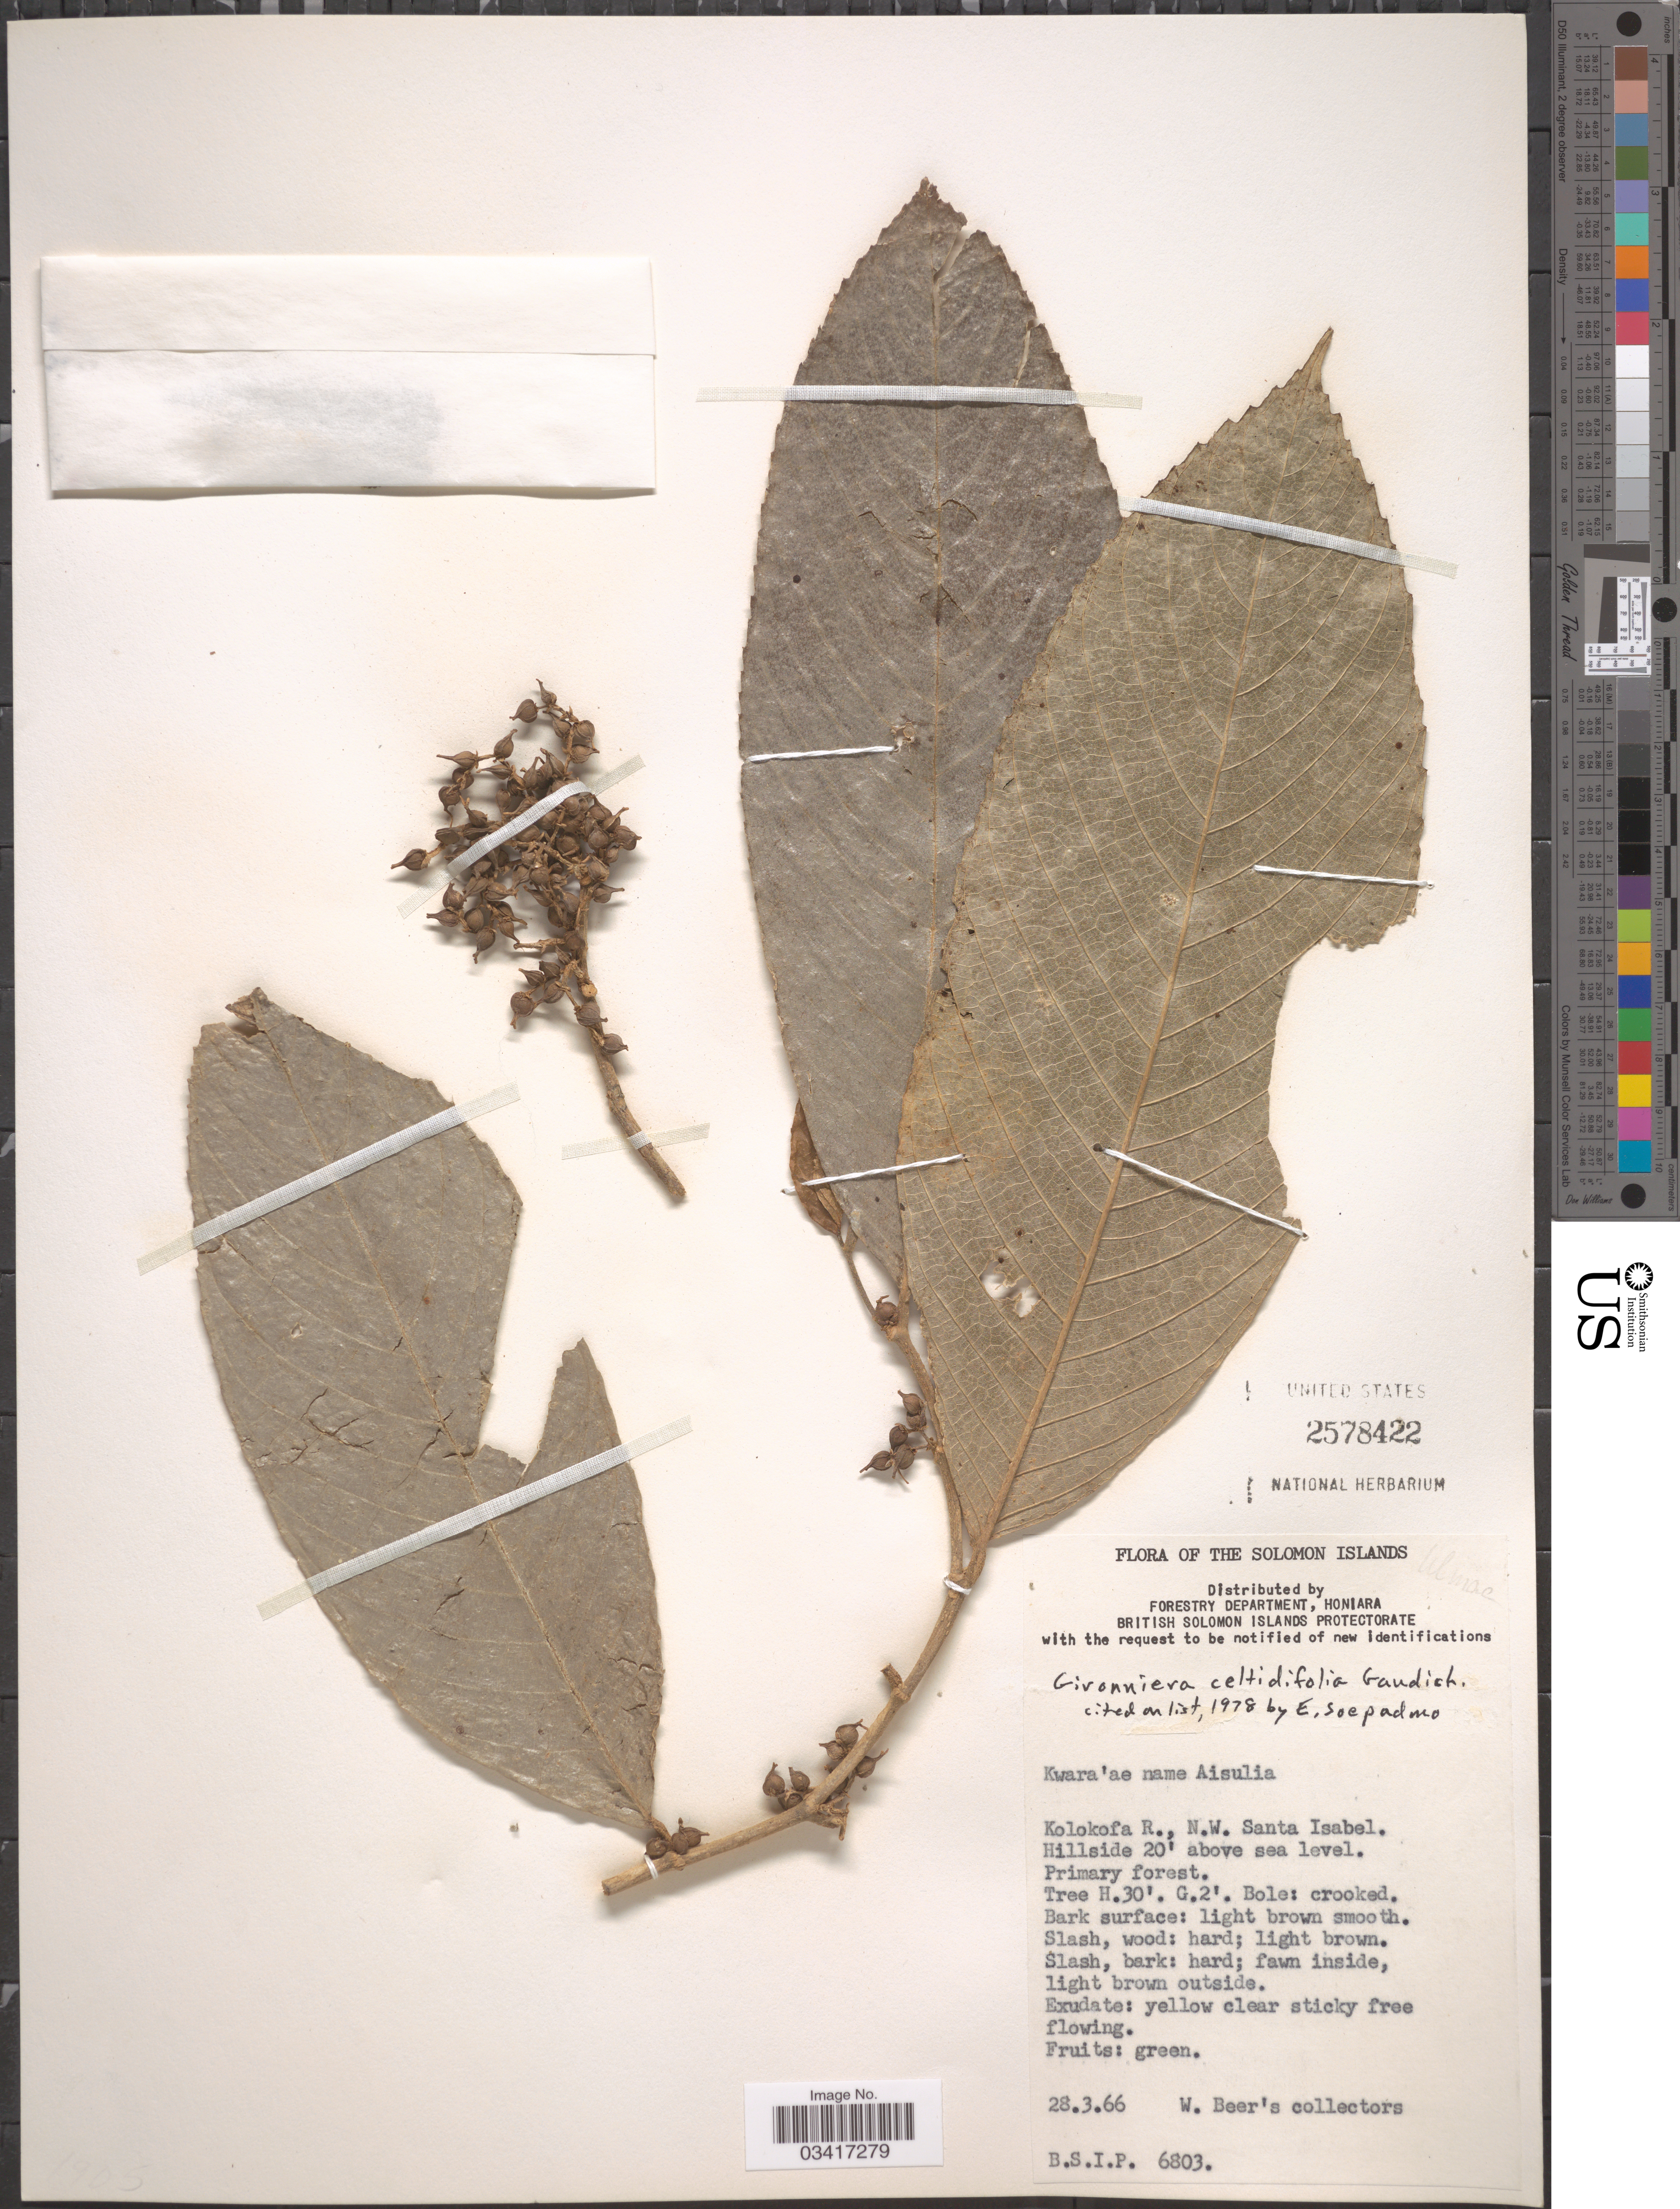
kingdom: Plantae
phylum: Tracheophyta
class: Magnoliopsida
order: Rosales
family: Cannabaceae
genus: Gironniera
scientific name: Gironniera celtidifolia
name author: Gaudich.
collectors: W. Beer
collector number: BSIP6803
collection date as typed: Transcribed d/m/y: 28/3/66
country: Solomon Islands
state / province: Solomon Islands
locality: Kolokofa R., N.W. Santa Isabel.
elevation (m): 6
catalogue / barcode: US 2578422